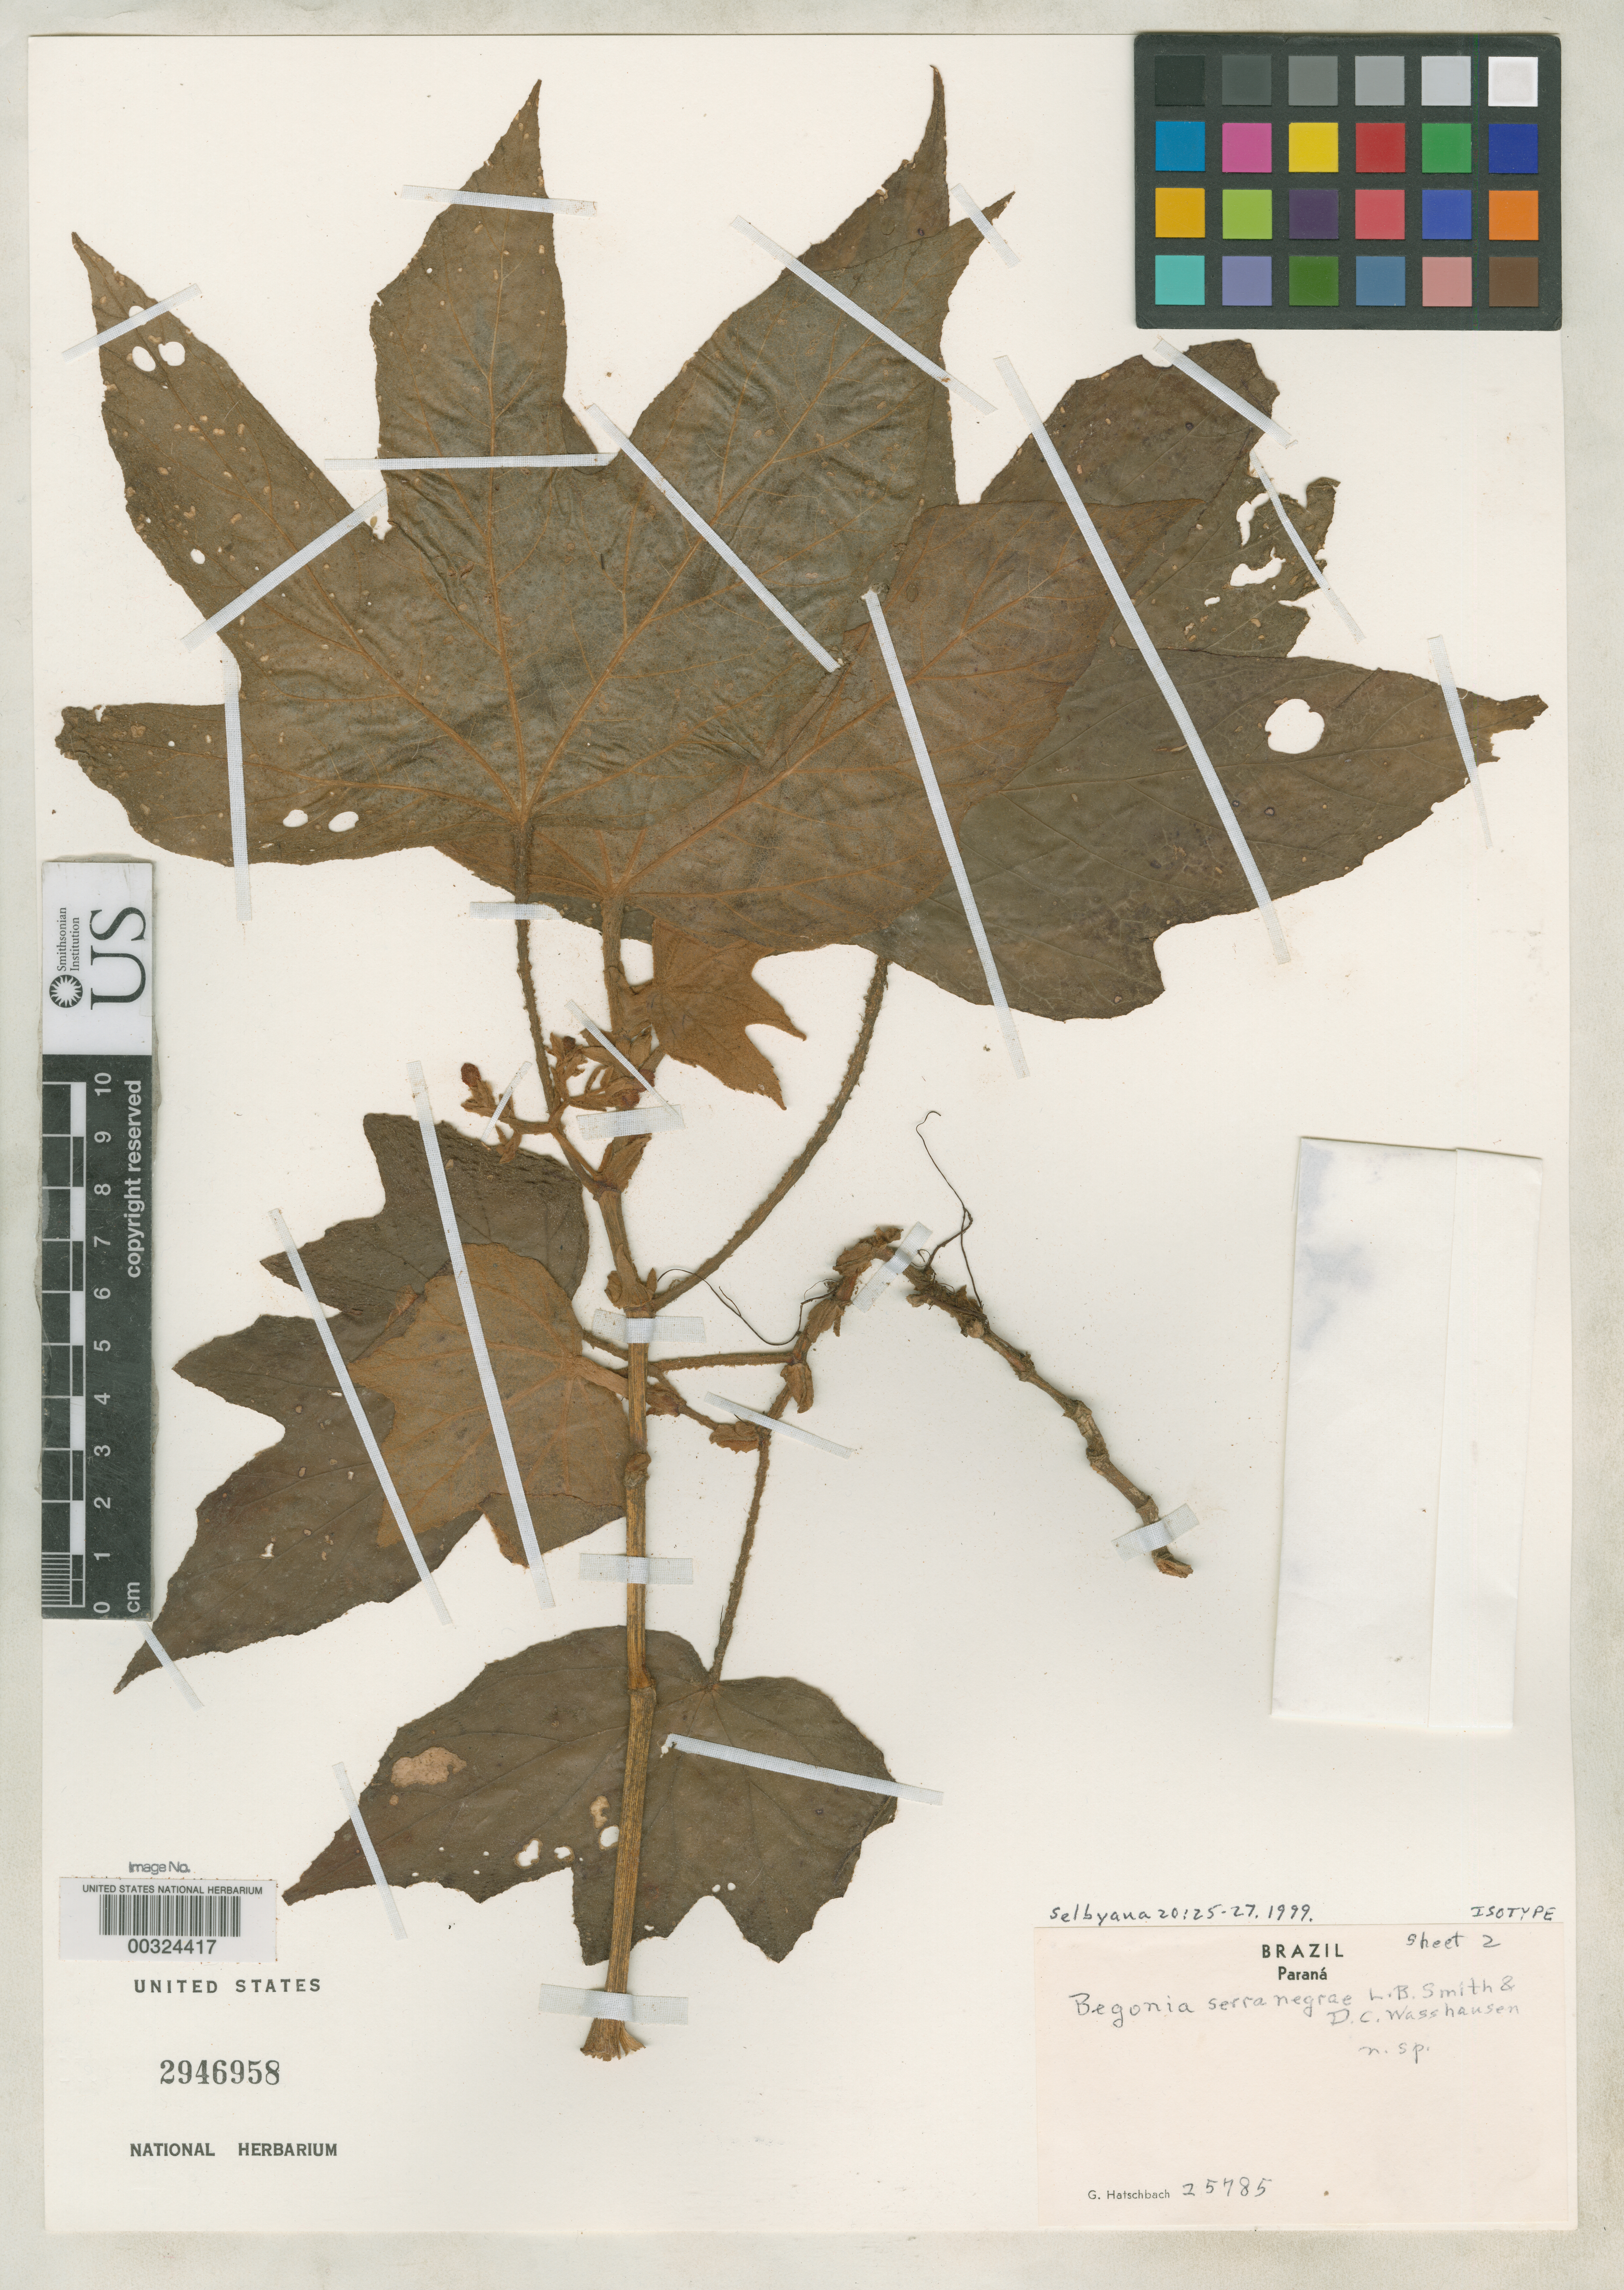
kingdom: Plantae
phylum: Tracheophyta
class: Magnoliopsida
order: Cucurbitales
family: Begoniaceae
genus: Begonia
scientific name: Begonia serranegrae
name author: L.B. Sm. ex S.F. Sm. & Wassh.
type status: Isotype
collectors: G. Hatschbach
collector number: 25785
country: Brazil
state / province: Paraná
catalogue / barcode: US 2946958